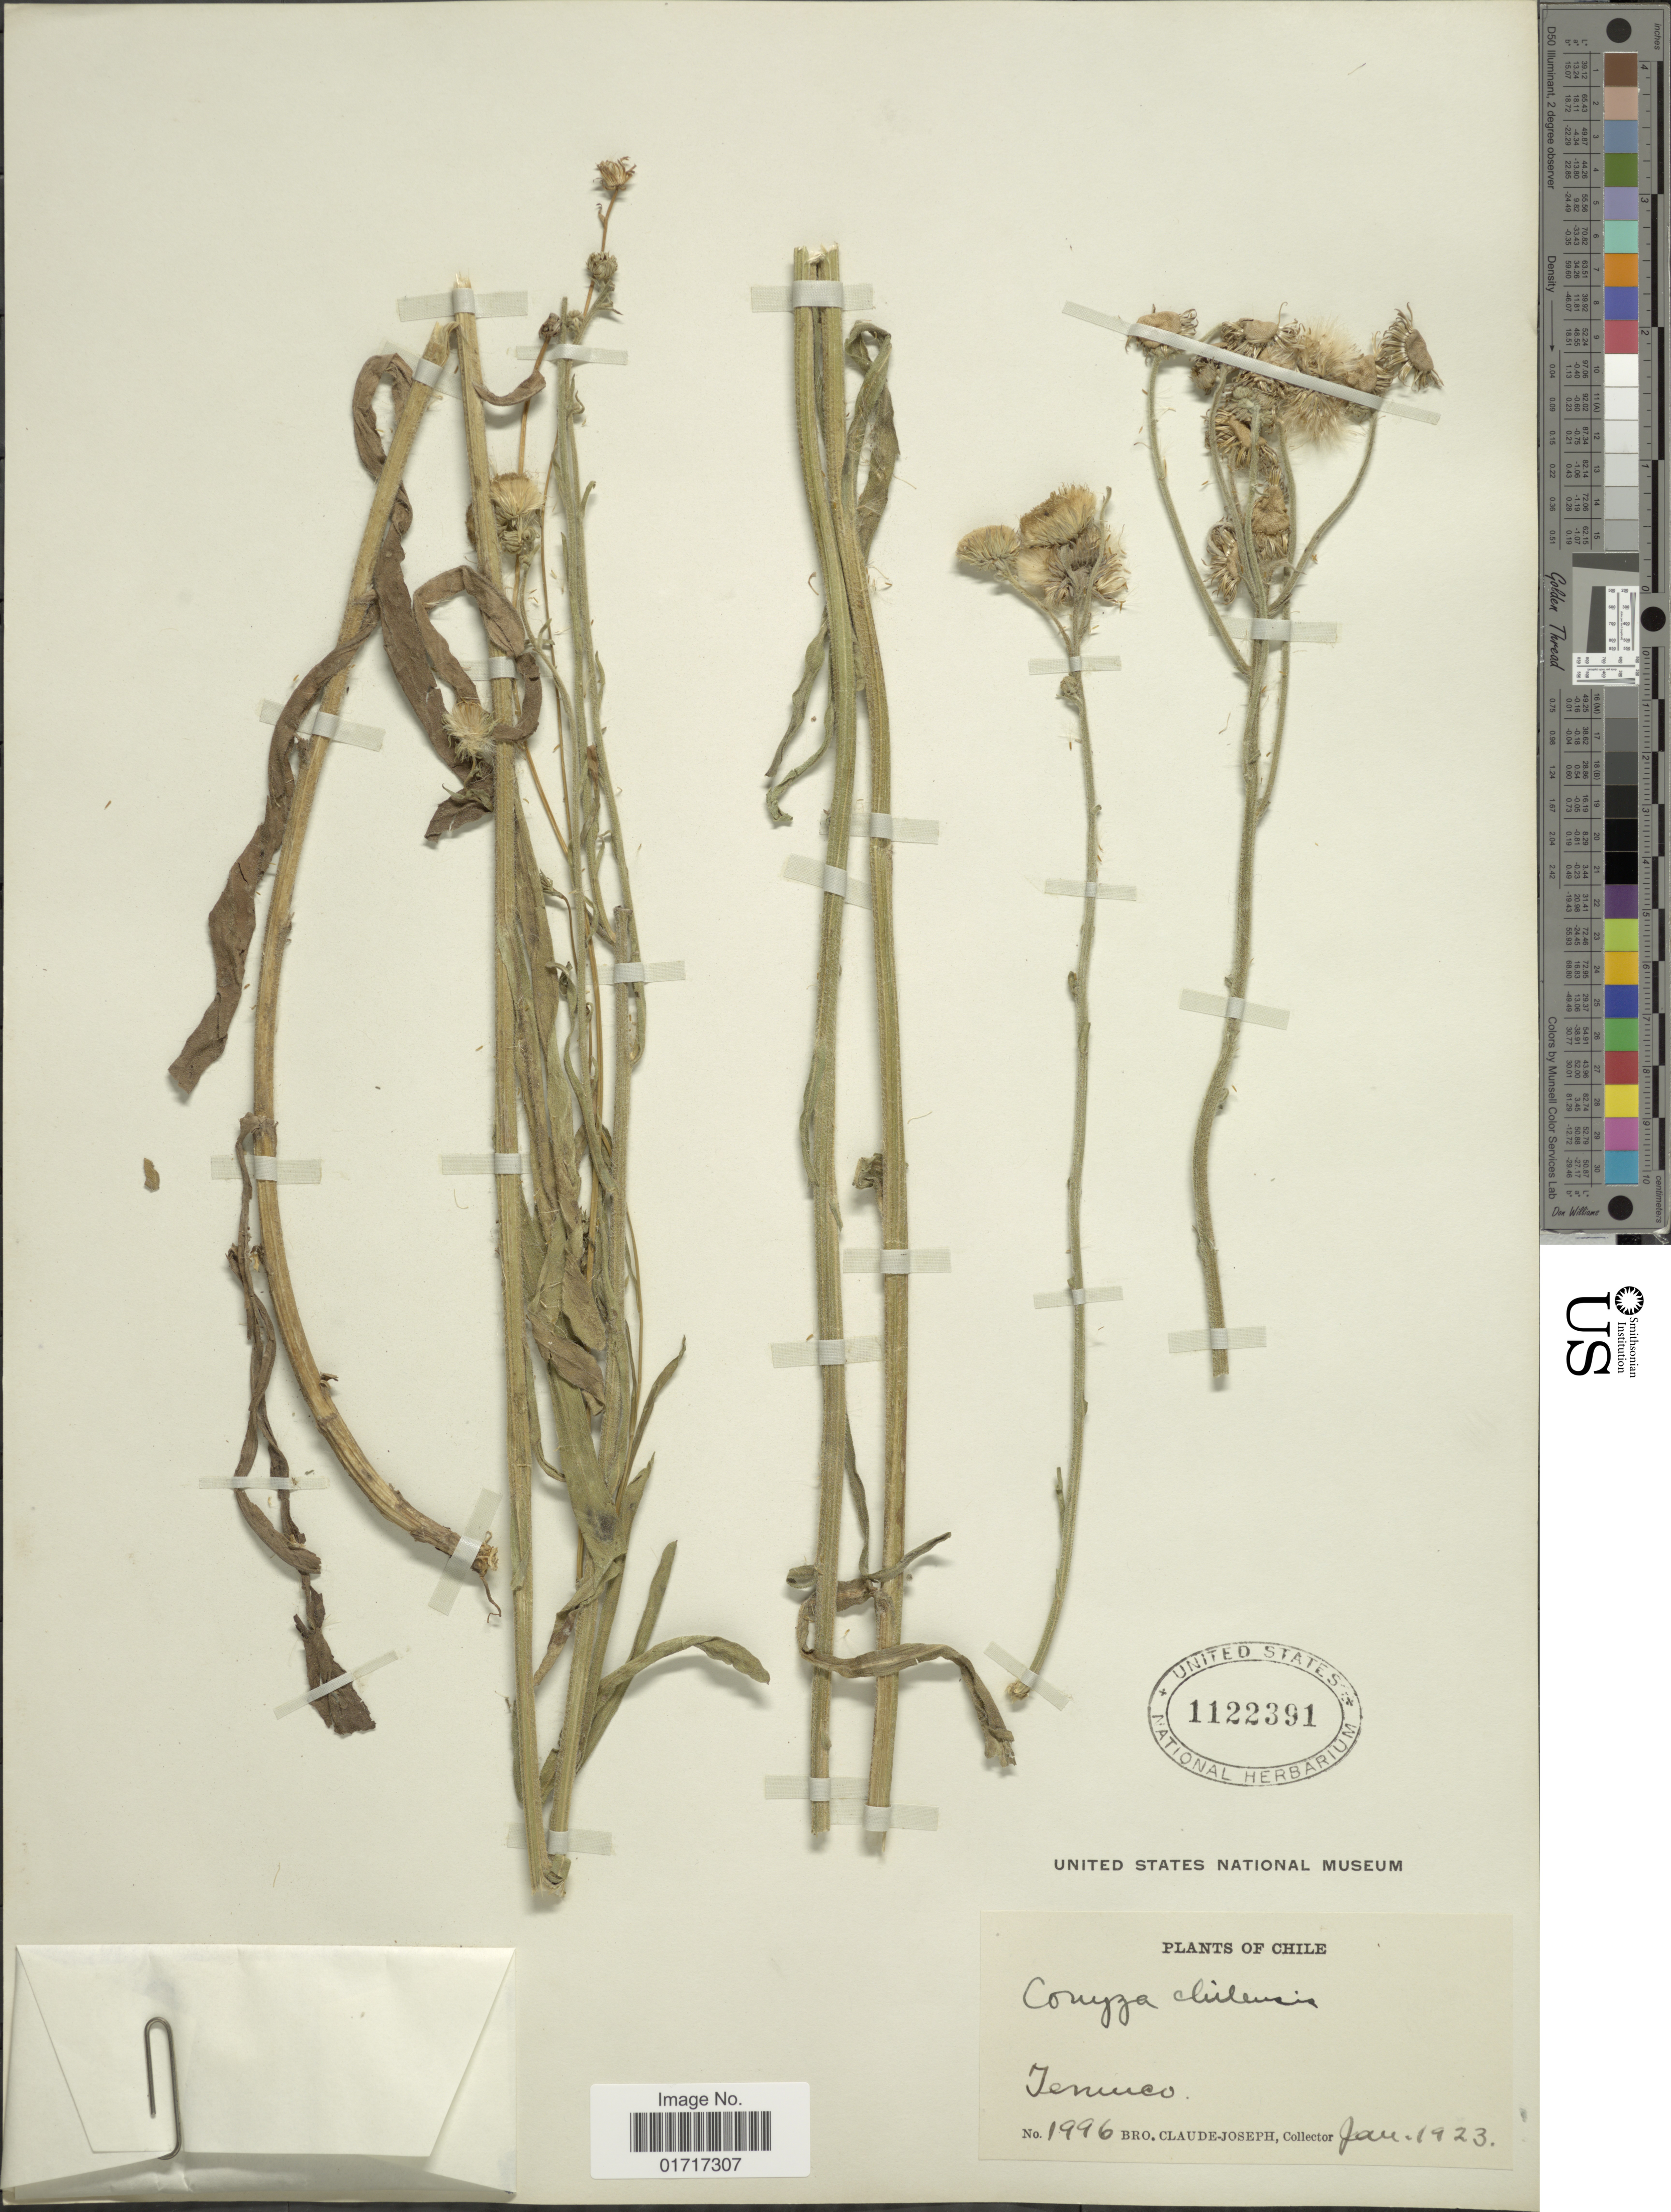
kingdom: Plantae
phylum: Tracheophyta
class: Magnoliopsida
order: Asterales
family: Asteraceae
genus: Conyza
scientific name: Conyza primulaefolia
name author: (Lam.) Cuatrec. & Lourteig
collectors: Bro. Claude-Joseph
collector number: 1996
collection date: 1923-01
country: Chile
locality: Temuco, Chile.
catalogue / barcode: US 1122391